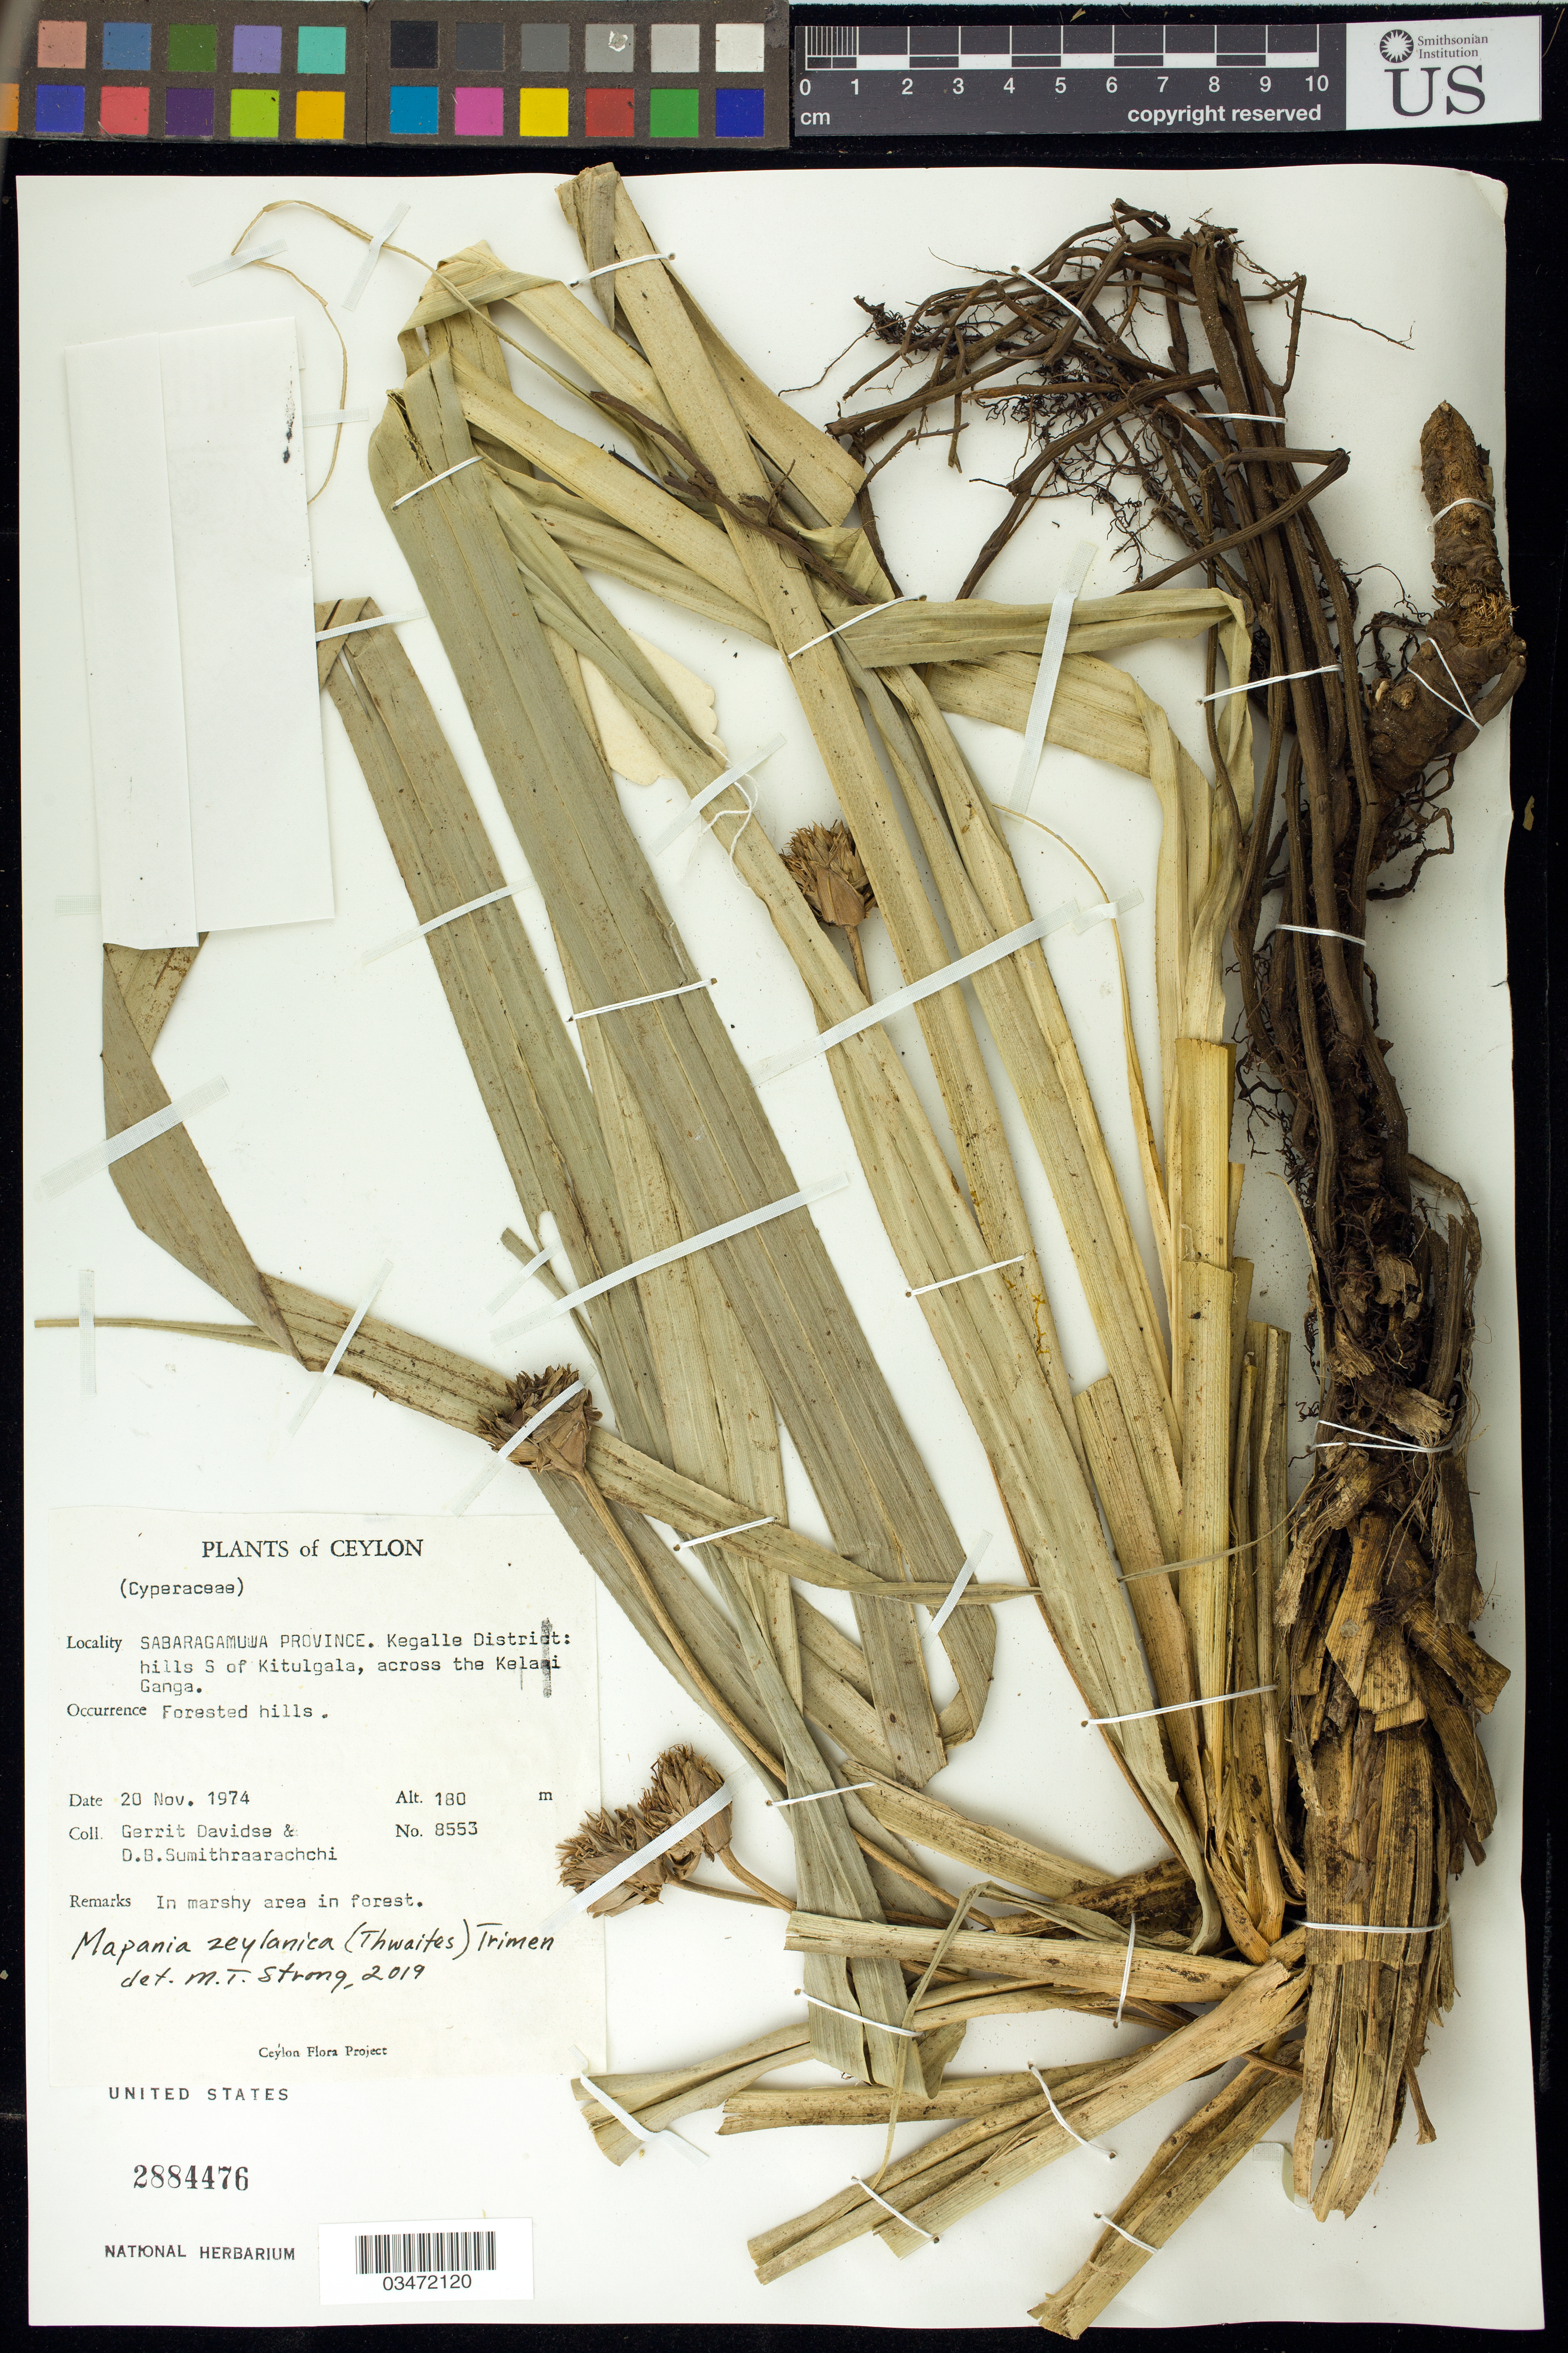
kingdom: Plantae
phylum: Tracheophyta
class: Liliopsida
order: Poales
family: Cyperaceae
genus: Mapania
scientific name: Mapania zeylanica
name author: (Thwaites) Trimen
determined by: Strong, M. T., (US), Smithsonian Institution - National Museum of Natural History (UNITED STATES)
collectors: G. Davidse & D. B. Sumithraarachchi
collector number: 8553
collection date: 1974-11-20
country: Sri Lanka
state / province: Sabaragamuwa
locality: Kegalle District. Hills S of Kitulgala, across the Kelani Ganga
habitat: Forested hills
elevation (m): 180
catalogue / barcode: US 2884476